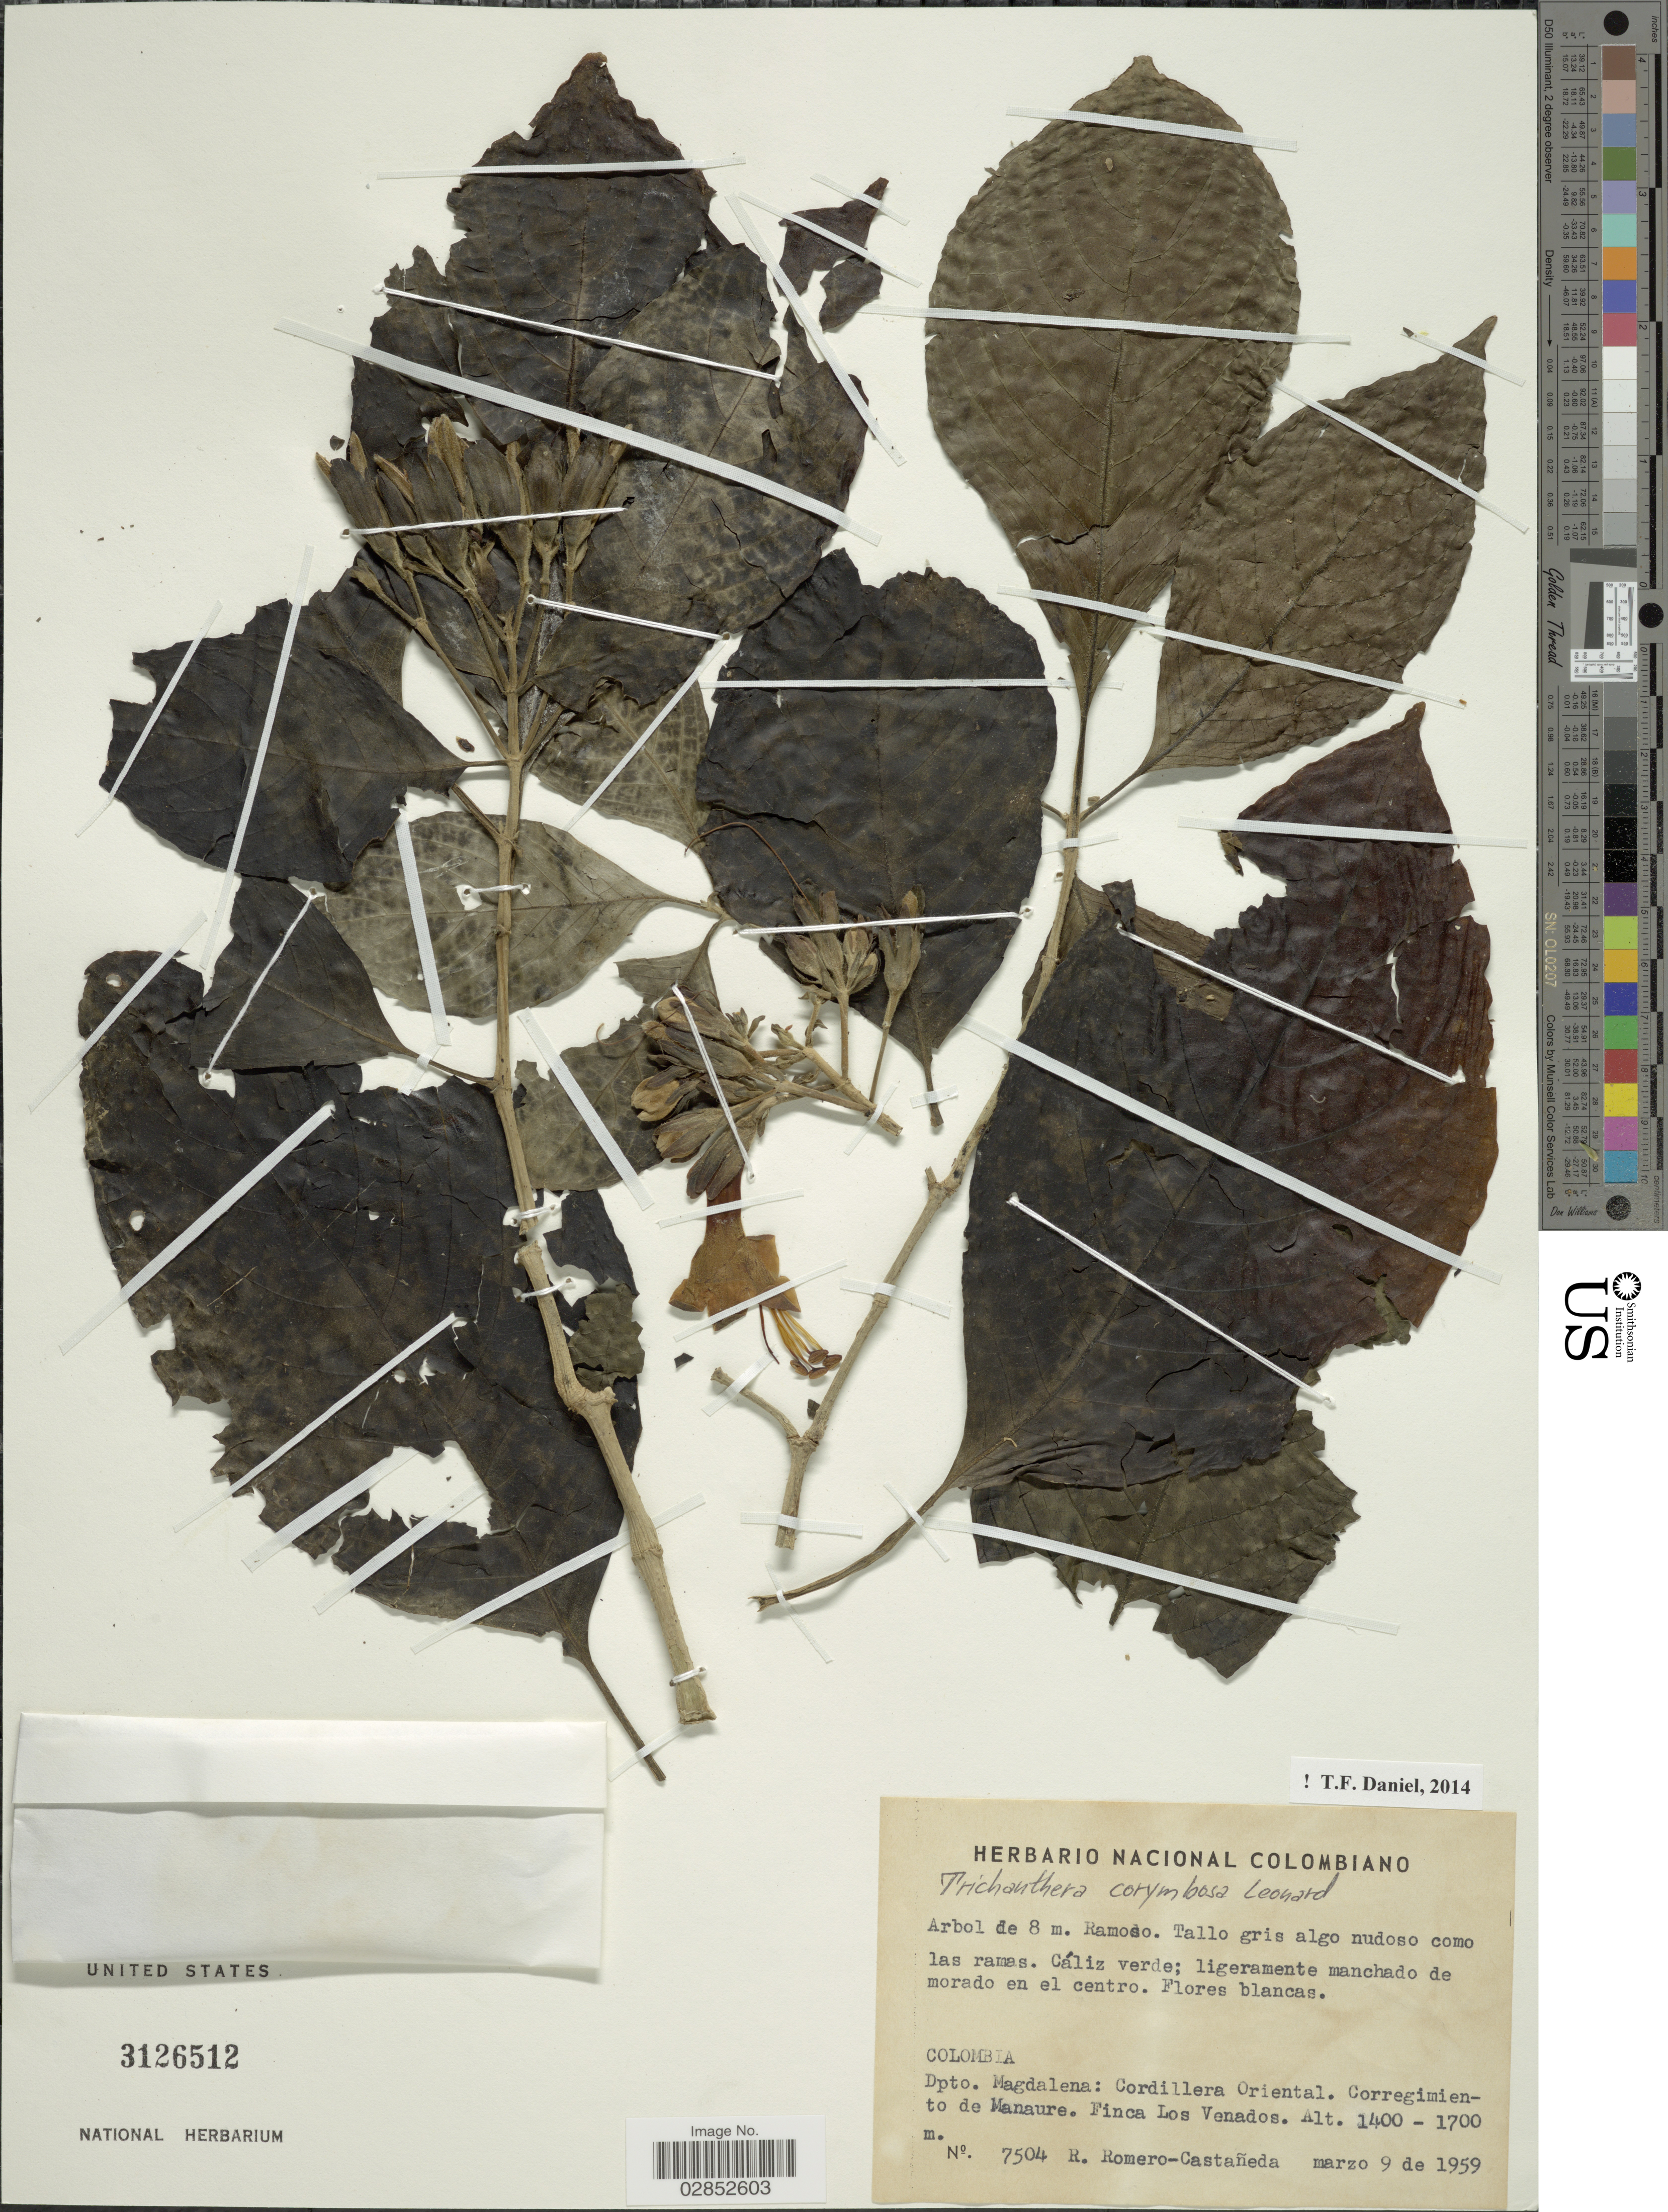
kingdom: Plantae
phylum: Tracheophyta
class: Magnoliopsida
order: Lamiales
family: Acanthaceae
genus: Trichanthera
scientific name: Trichanthera corymbosa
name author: Leonard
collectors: R. Romero Castañeda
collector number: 7504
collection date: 1959-03-09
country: Colombia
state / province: Magdalena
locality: Dpto. Magdalena: Cordillera Oriental. Corregimiento de Manaure. Finca Los Venados.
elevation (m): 1400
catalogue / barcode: US 3126512